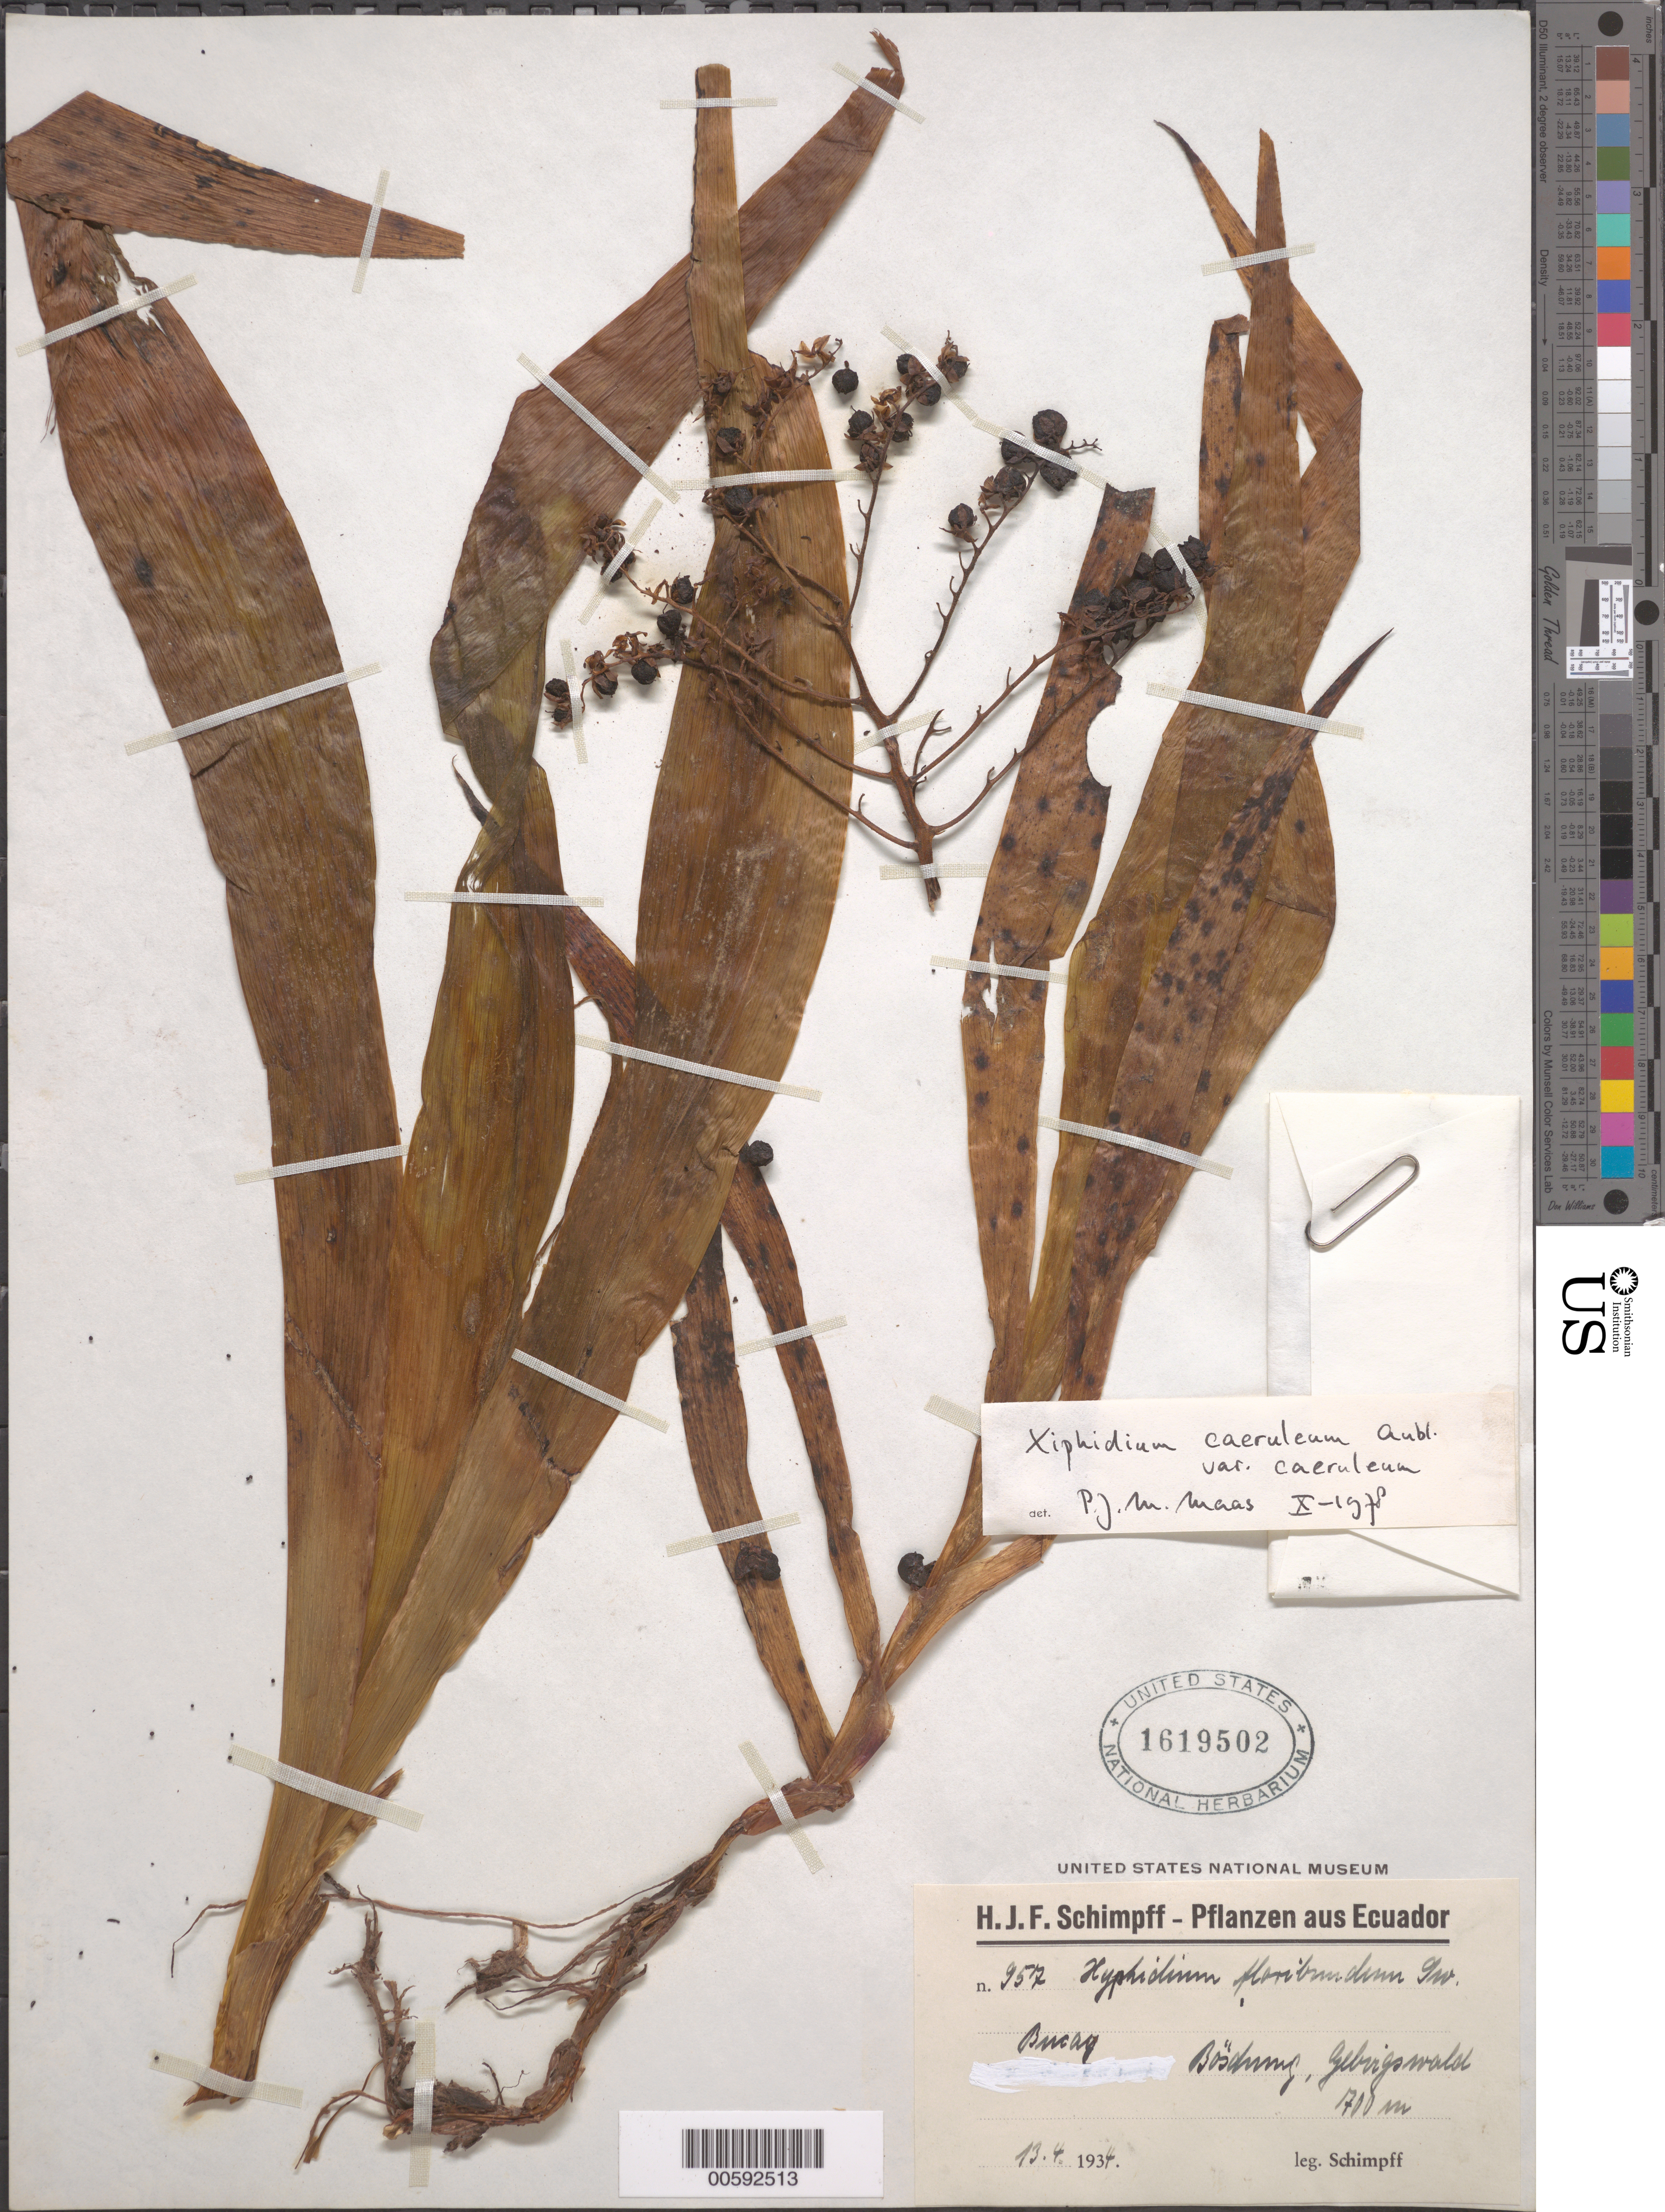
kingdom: Plantae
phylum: Tracheophyta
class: Liliopsida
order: Commelinales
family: Haemodoraceae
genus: Xiphidium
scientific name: Xiphidium caeruleum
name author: Aubl.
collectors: H. Schimpff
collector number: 957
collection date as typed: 13 Apr 1934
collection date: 1934-04-13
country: Ecuador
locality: Bucay, Boschung, Zebrigswald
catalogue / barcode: US 1619502